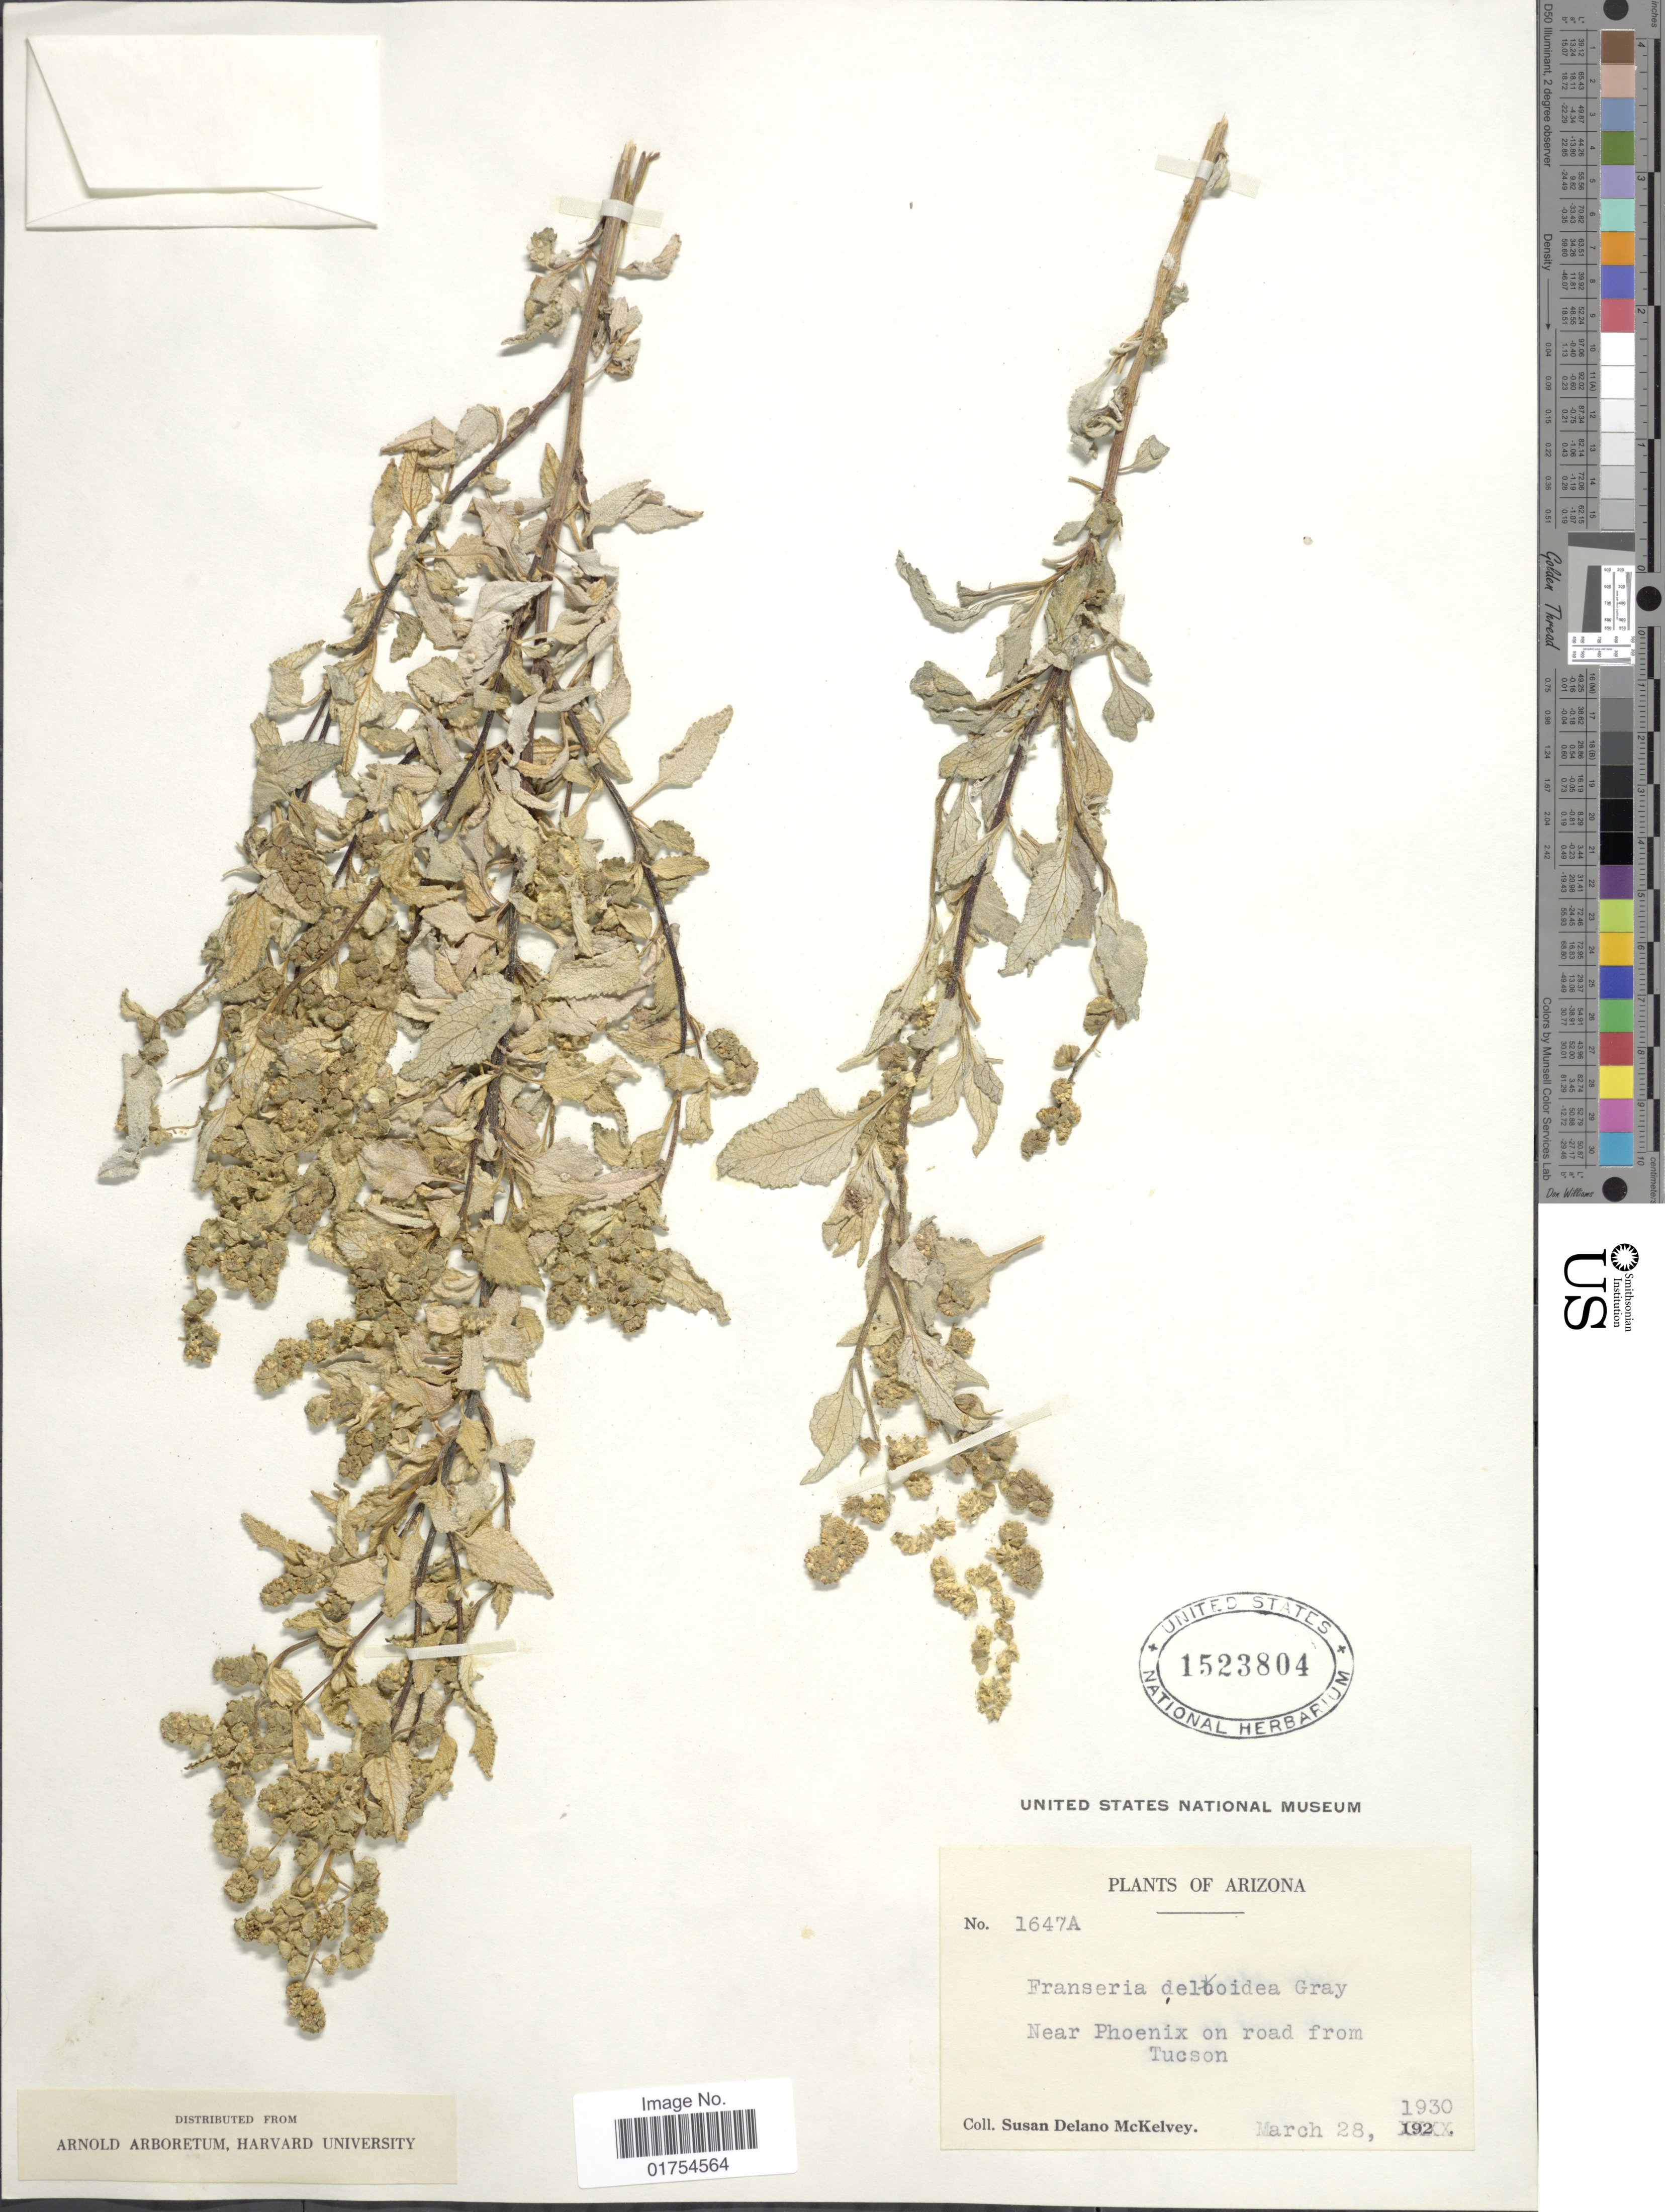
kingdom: Plantae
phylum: Tracheophyta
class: Magnoliopsida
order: Asterales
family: Asteraceae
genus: Franseria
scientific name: Franseria deltoidea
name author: Torr.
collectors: S. A. McKelvey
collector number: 1647A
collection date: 1930-03-28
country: United States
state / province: Arizona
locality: Near Phoenix on road from Tucson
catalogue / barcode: US 1523804